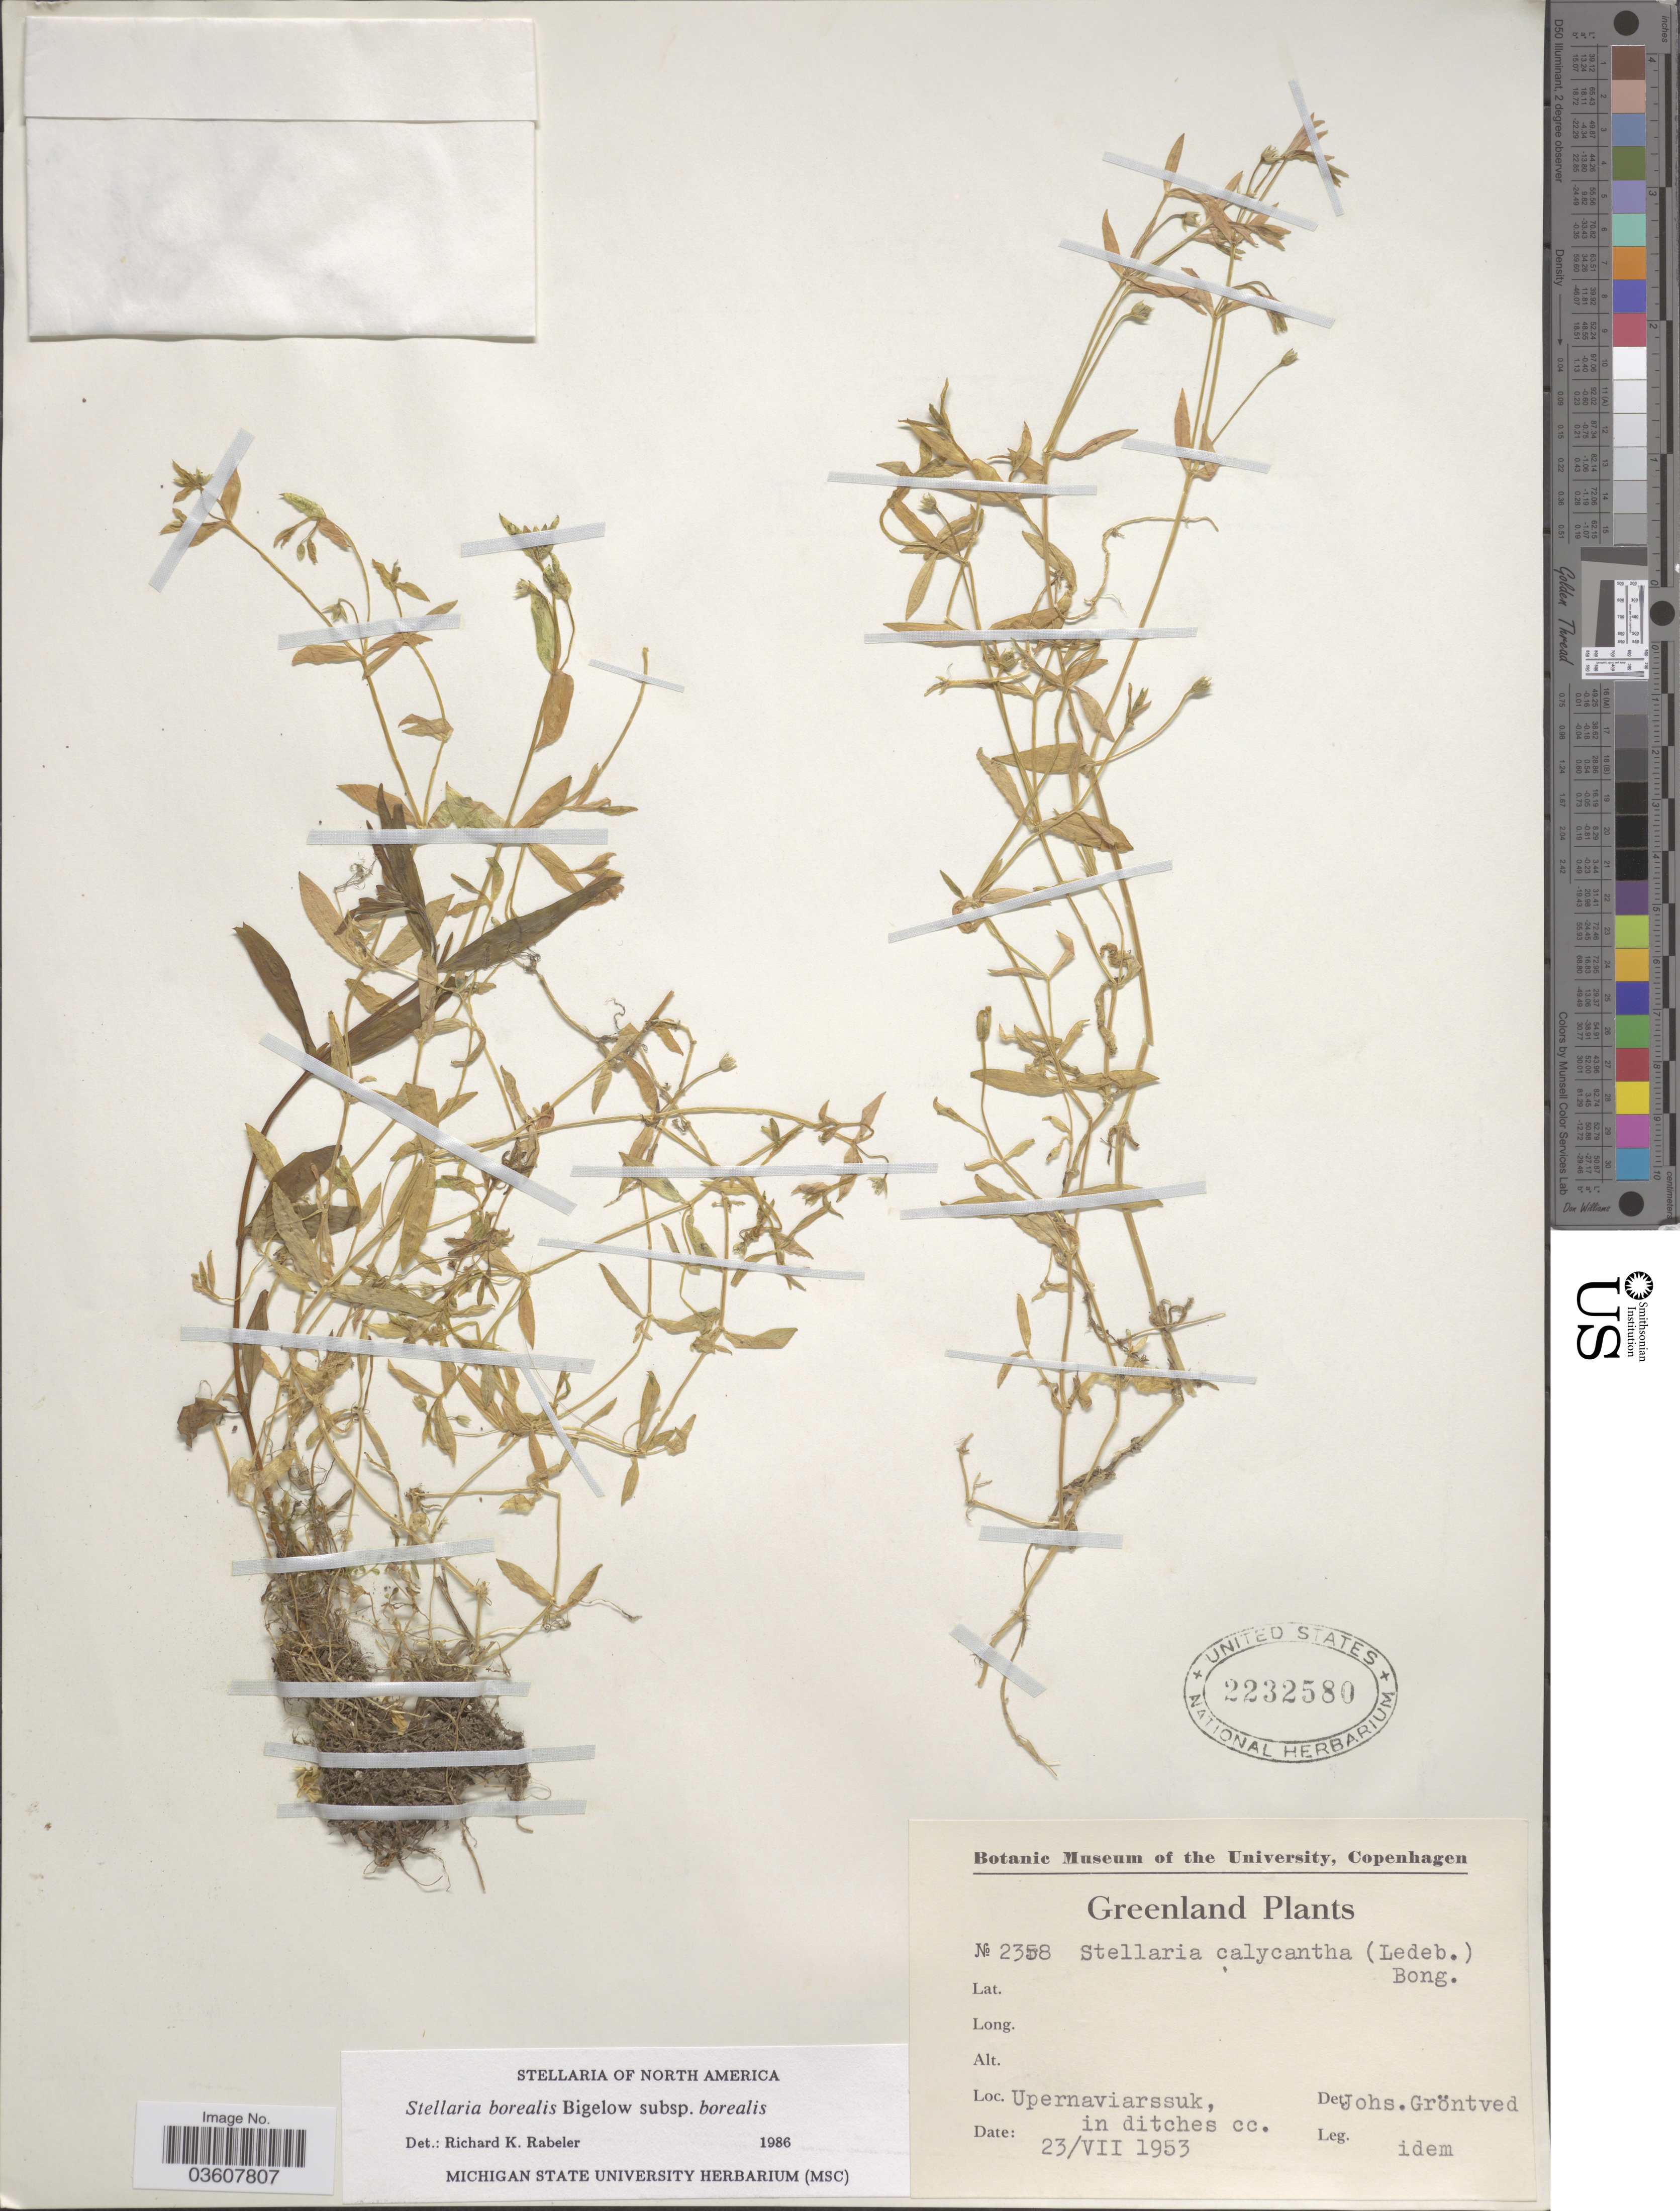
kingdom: Plantae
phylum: Tracheophyta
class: Magnoliopsida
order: Caryophyllales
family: Caryophyllaceae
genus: Stellaria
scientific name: Stellaria borealis subsp. borealis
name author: Bigelow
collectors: J. Gröntved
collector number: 2358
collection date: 1953-07-23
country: Greenland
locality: Upernaviarssuk.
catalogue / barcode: US 2232580